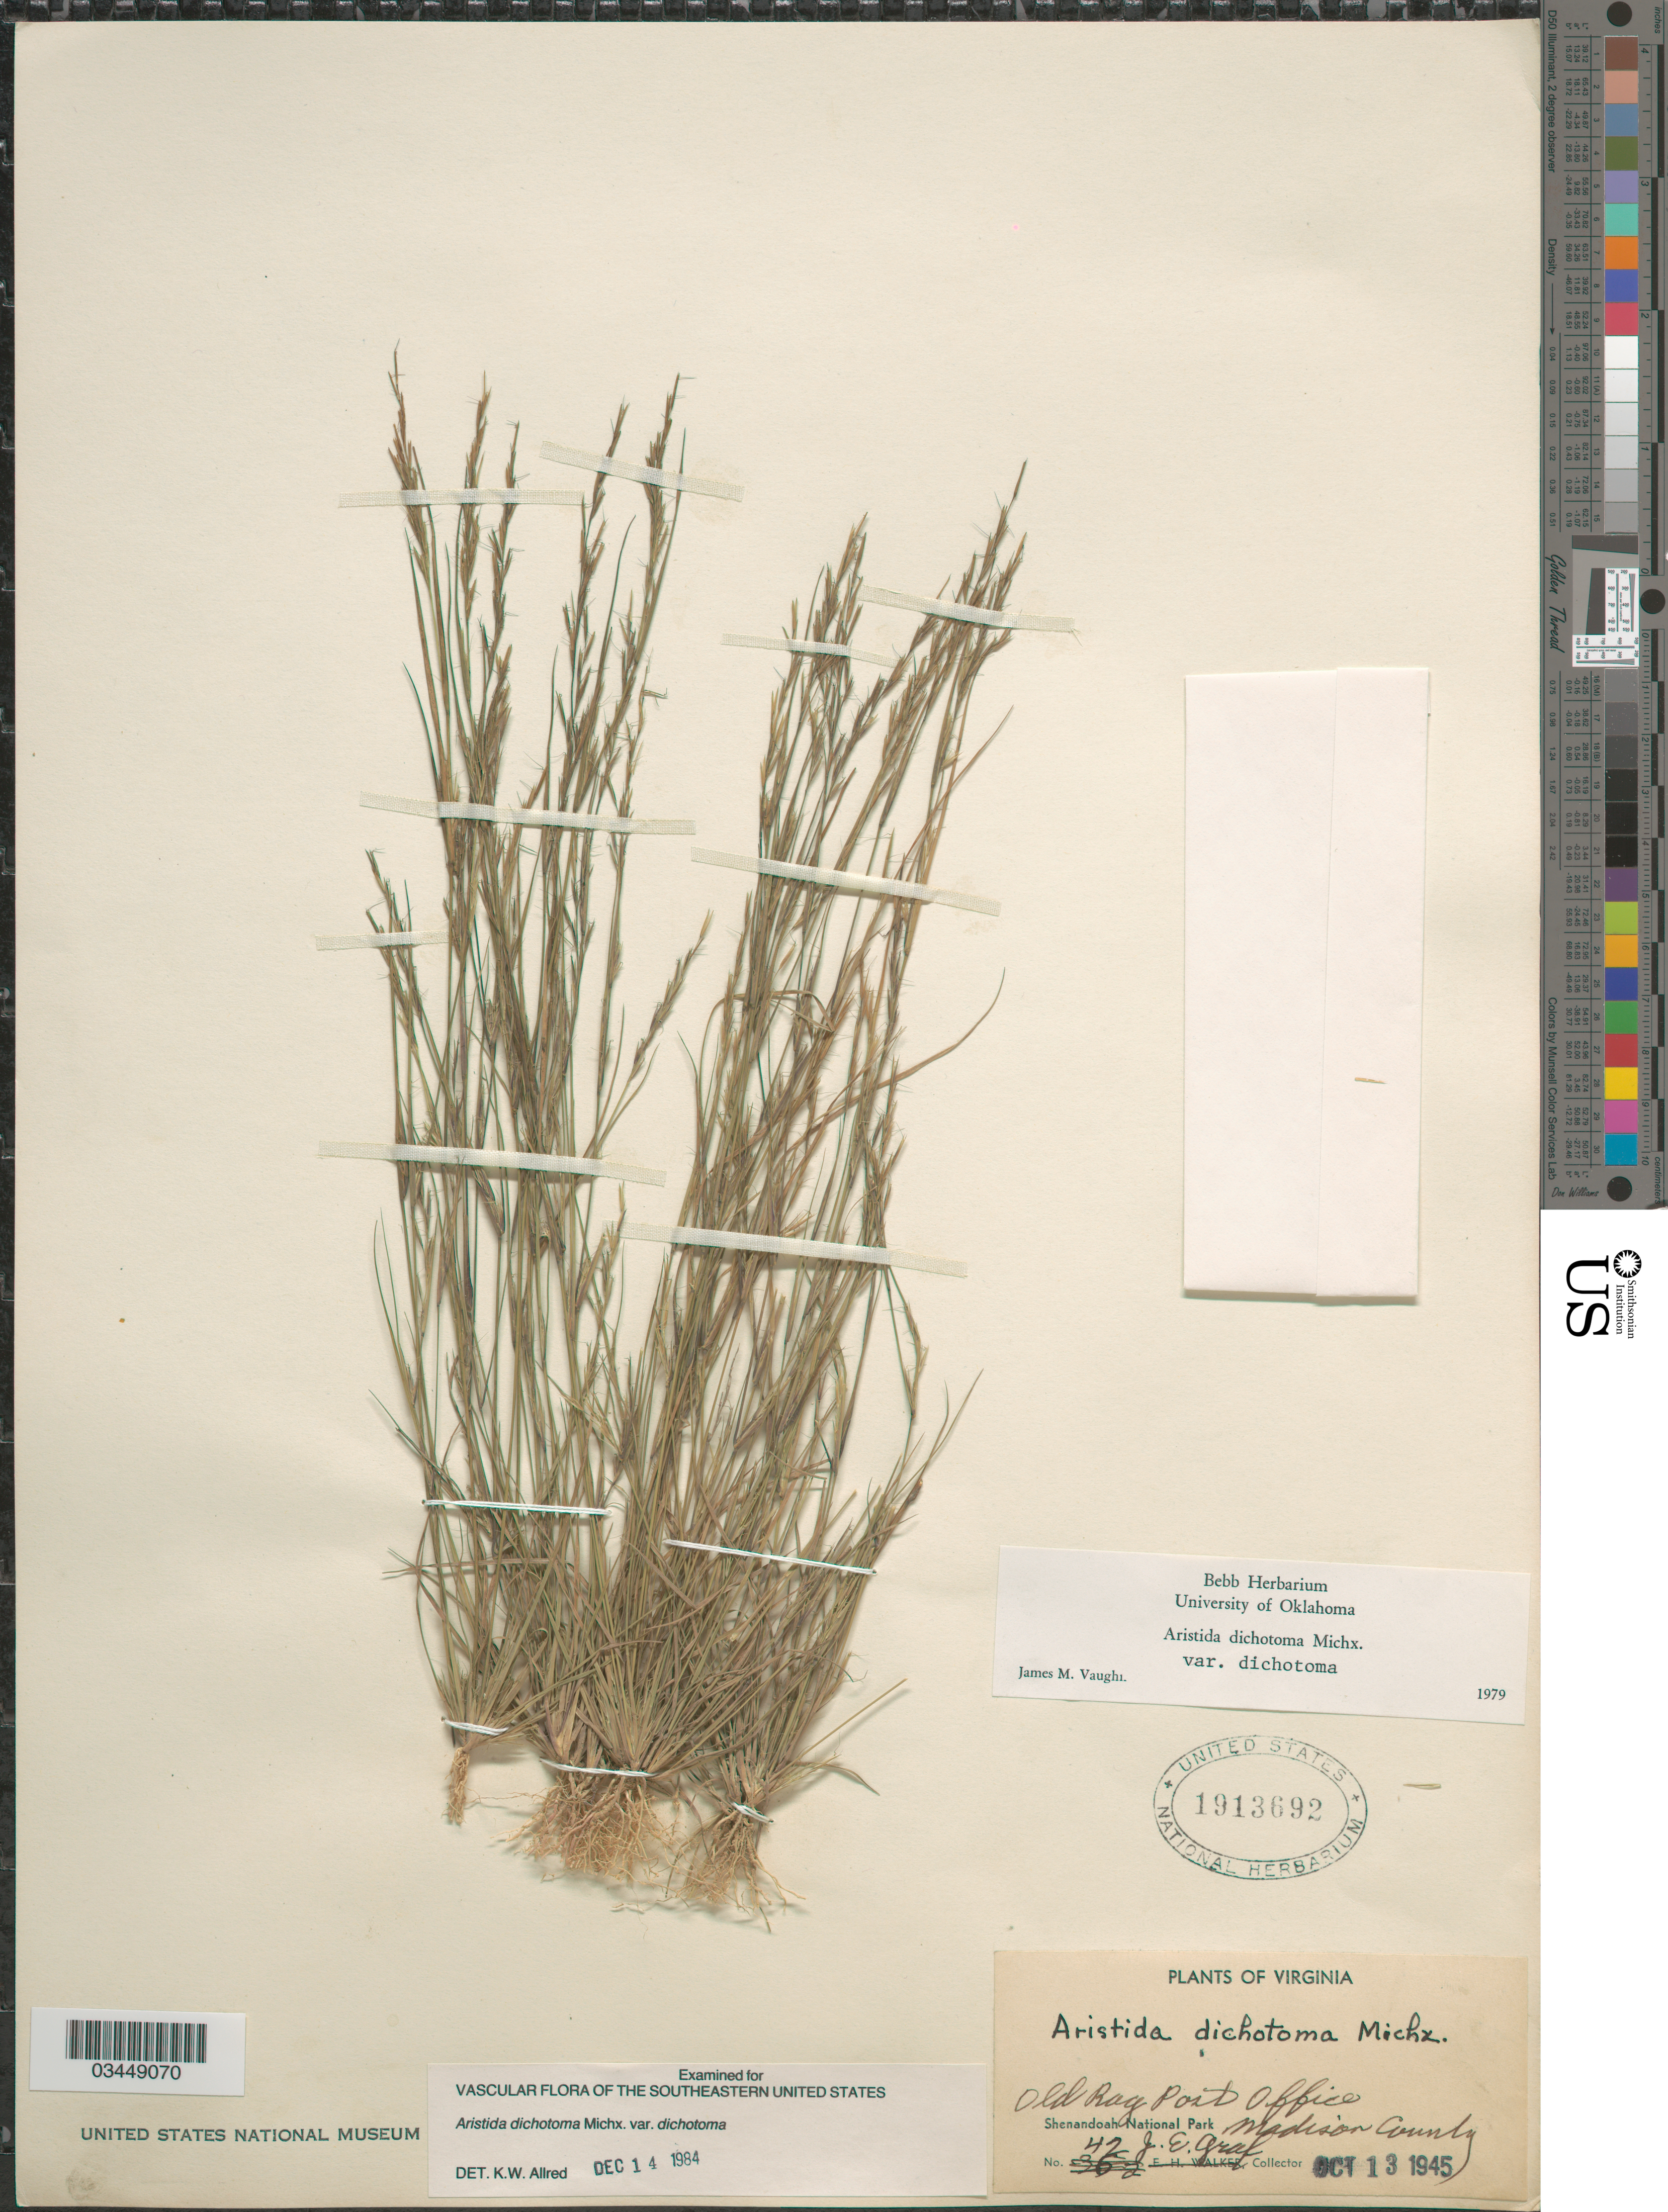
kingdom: Plantae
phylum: Tracheophyta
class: Liliopsida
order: Poales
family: Poaceae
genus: Aristida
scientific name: Aristida dichotoma var. dichotoma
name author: Michx.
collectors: J. E. Gray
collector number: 42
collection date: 1945-10-13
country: United States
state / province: Virginia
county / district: Madison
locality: Shenandoah National Park. Madison County.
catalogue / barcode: US 1913692